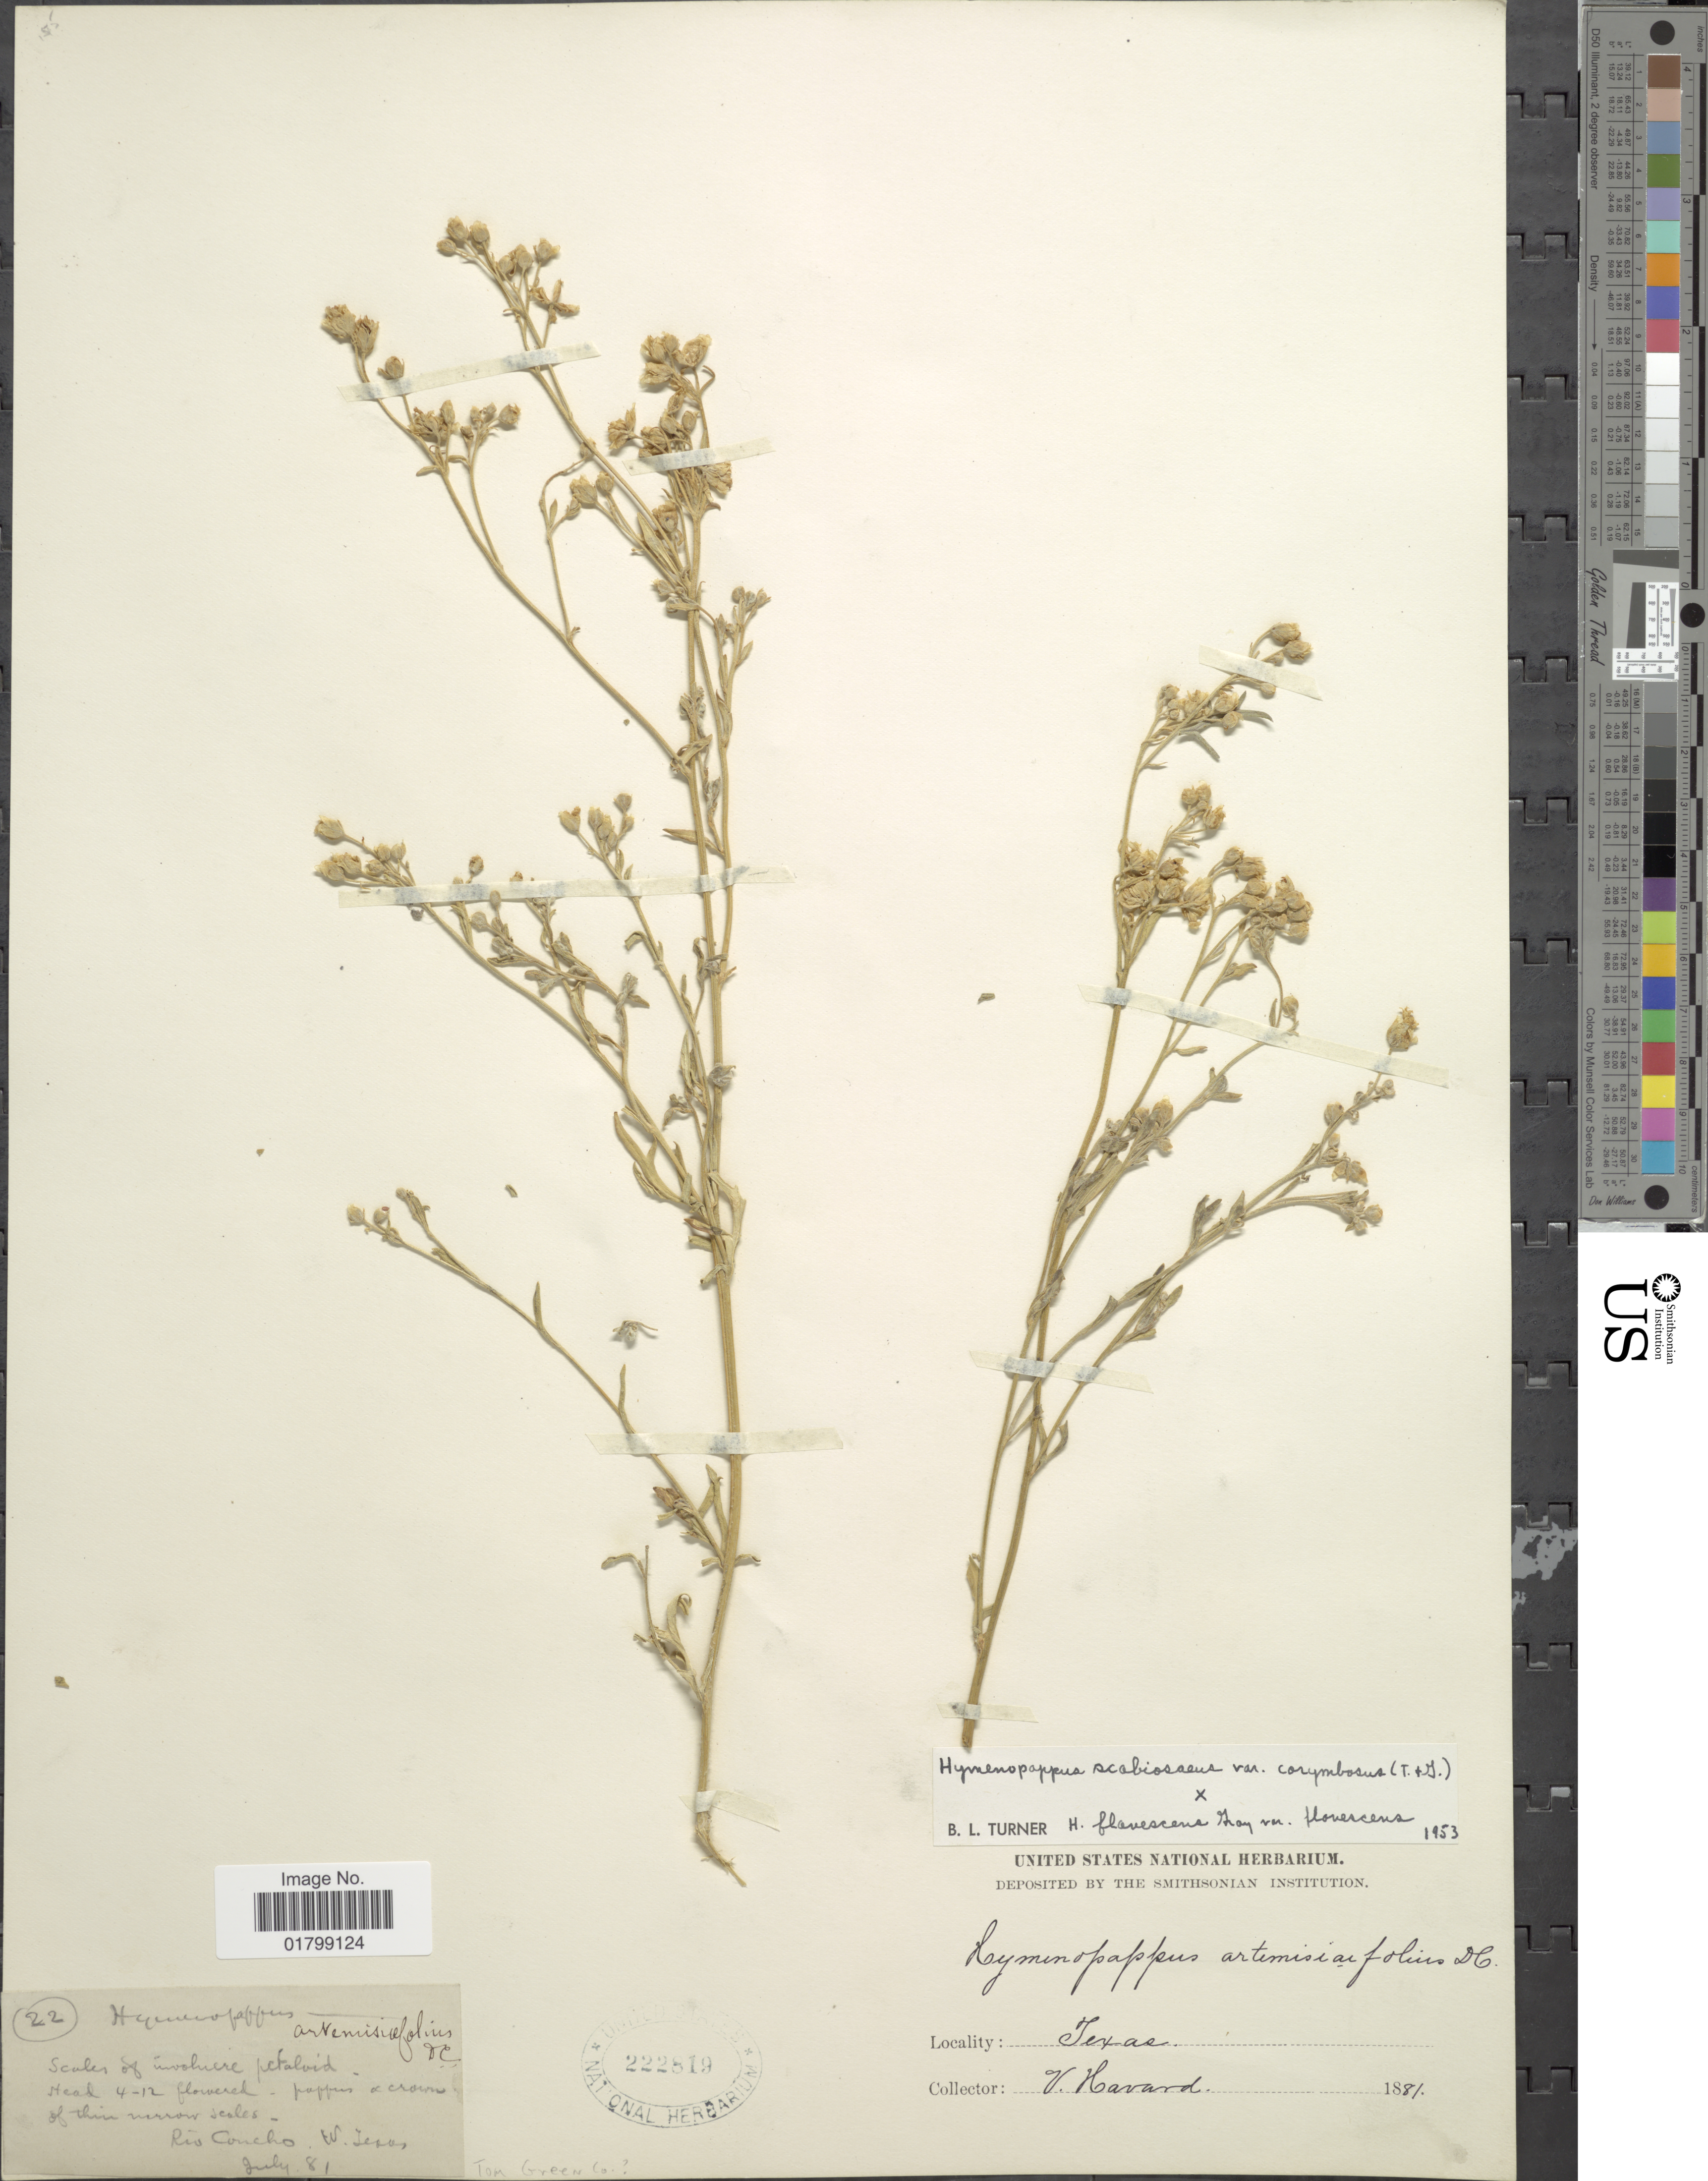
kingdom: Plantae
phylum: Tracheophyta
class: Magnoliopsida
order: Asterales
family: Asteraceae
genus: Hymenopappus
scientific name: Hymenopappus scabiosaeus var. corymbosus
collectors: V. Harvard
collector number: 22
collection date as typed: Transcribed d/m/y: /7/81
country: United States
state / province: Texas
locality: Rio Concho, W. Texas, Tom Green Co.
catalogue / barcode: US 222819